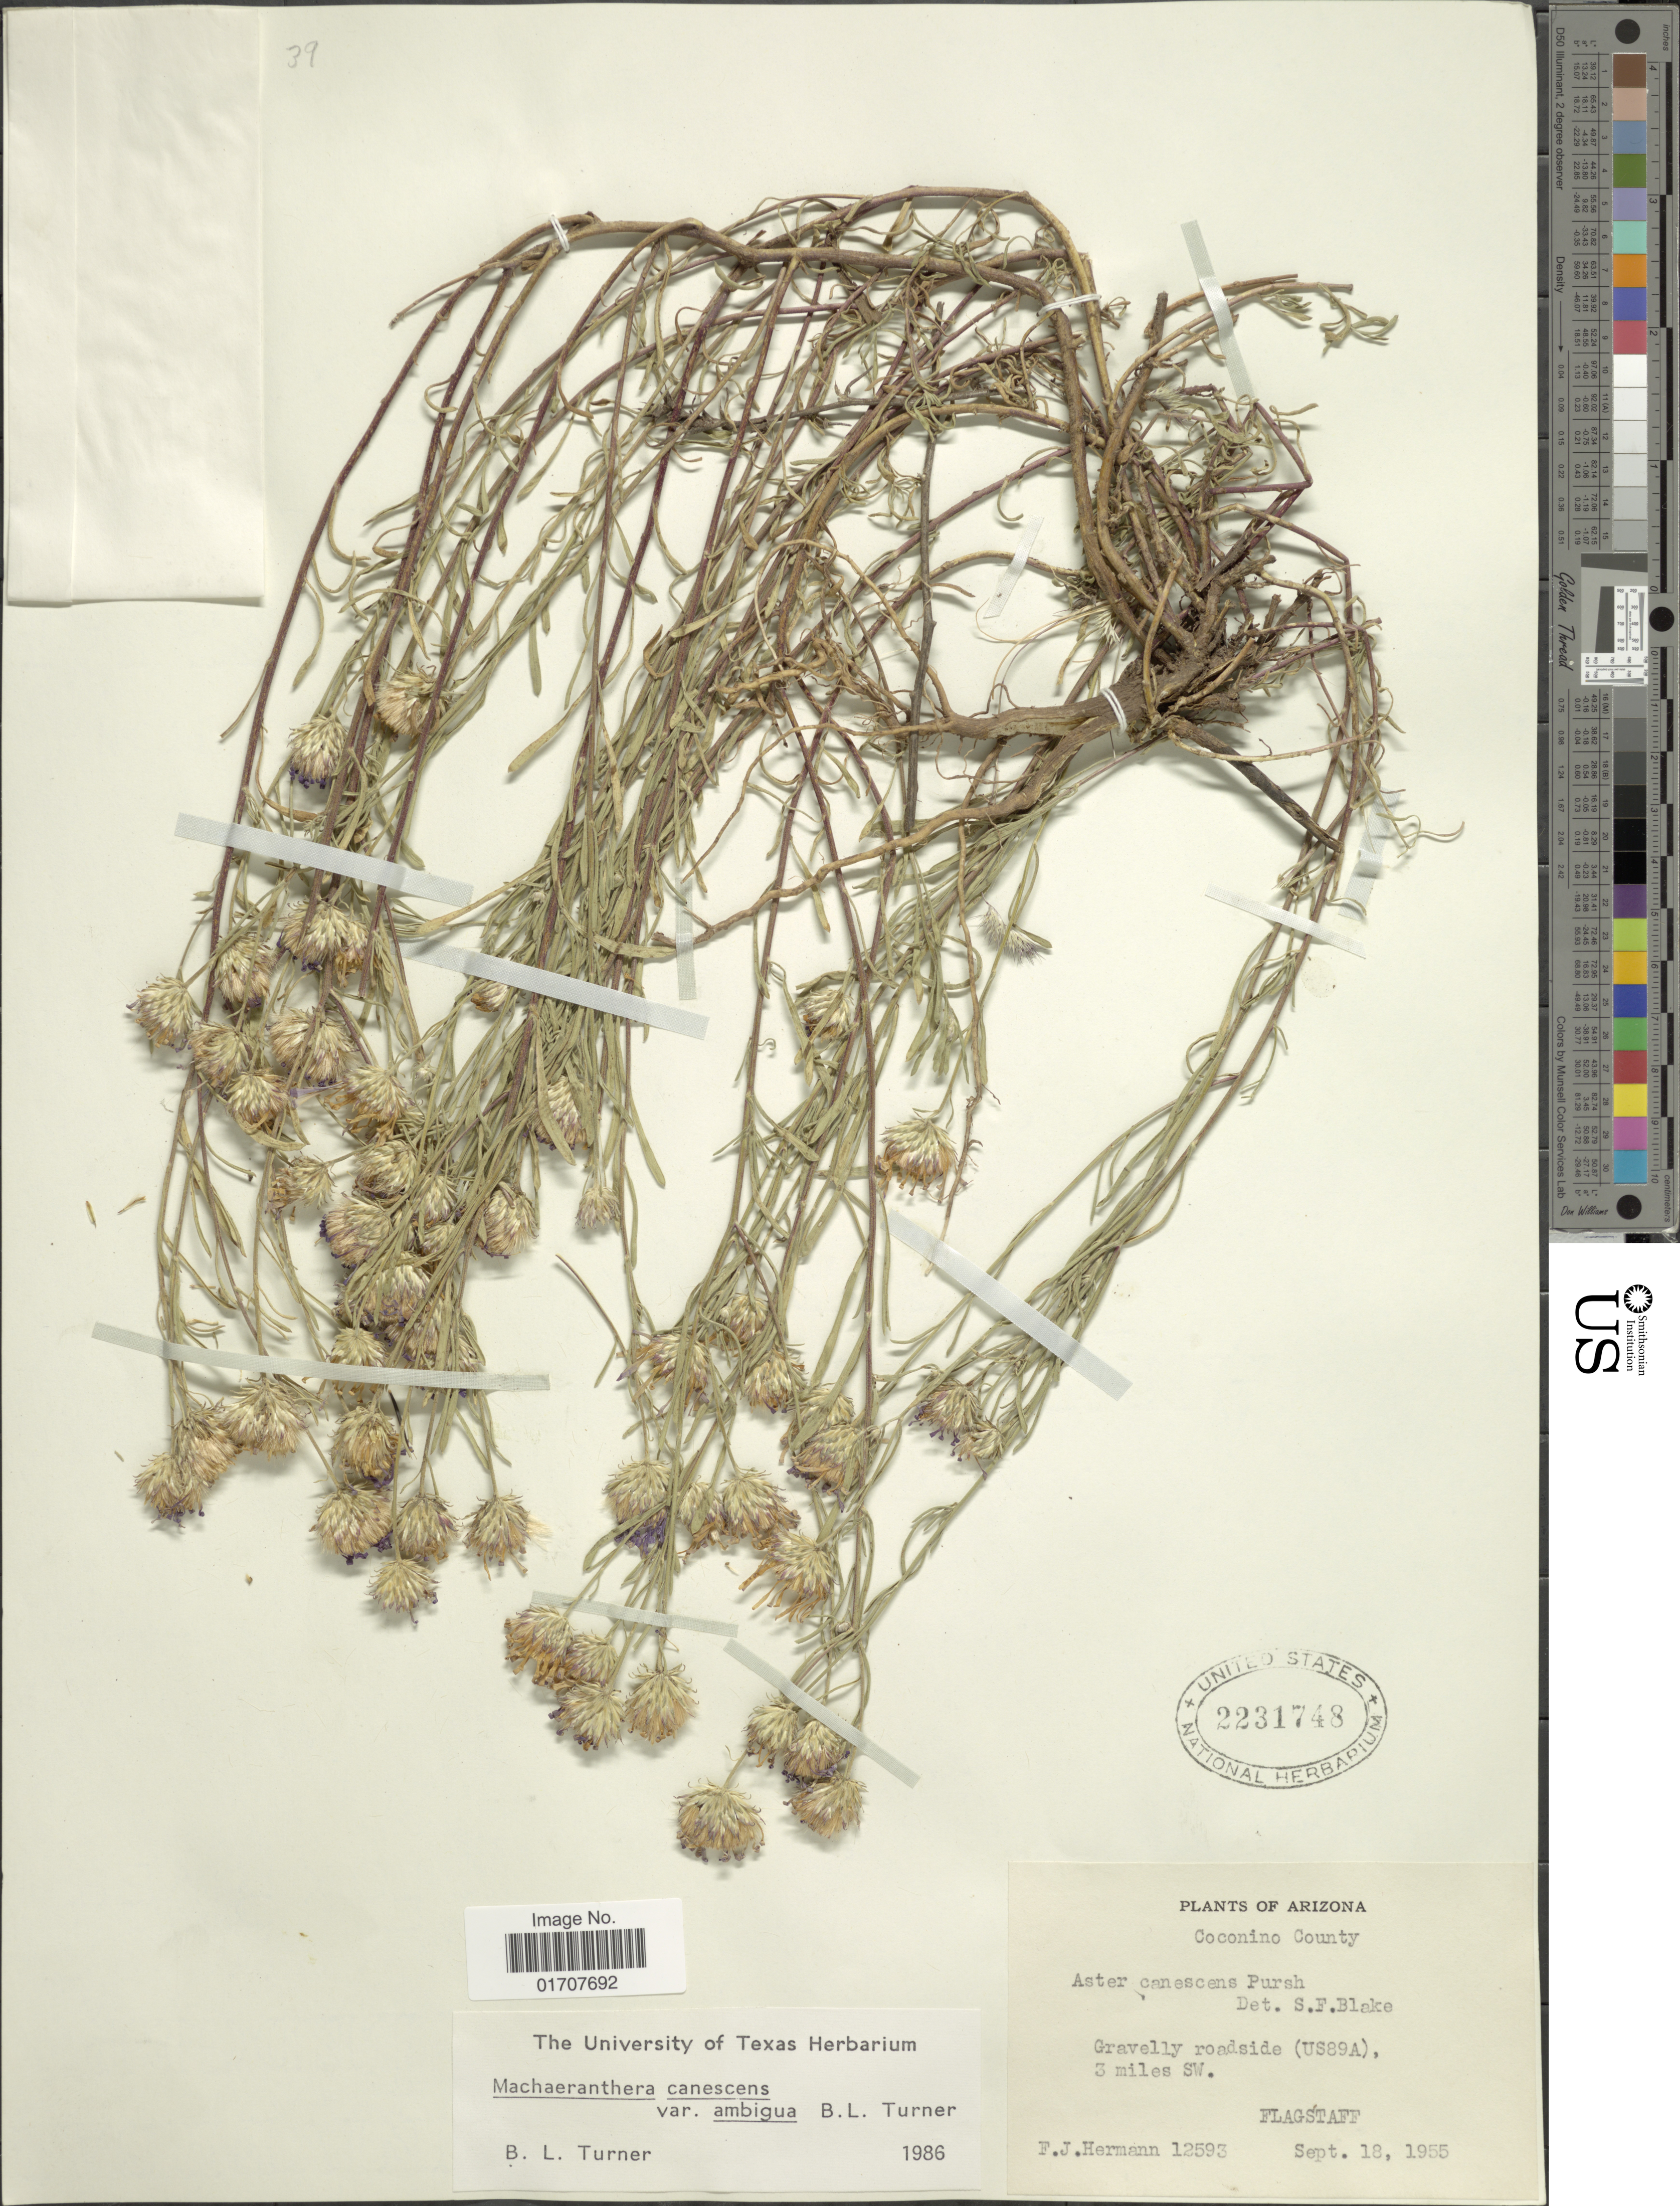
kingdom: Plantae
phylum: Tracheophyta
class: Magnoliopsida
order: Asterales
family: Asteraceae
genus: Machaeranthera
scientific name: Machaeranthera canescens var. ambigua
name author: (B.L. Turner) B.L. Turner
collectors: F. J. Hermann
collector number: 12593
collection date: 1955-09-18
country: United States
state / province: Arizona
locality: Coconino County, Gravelly roadsides (US89A), 3 miles SW, Flagstaff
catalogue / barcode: US 2231748